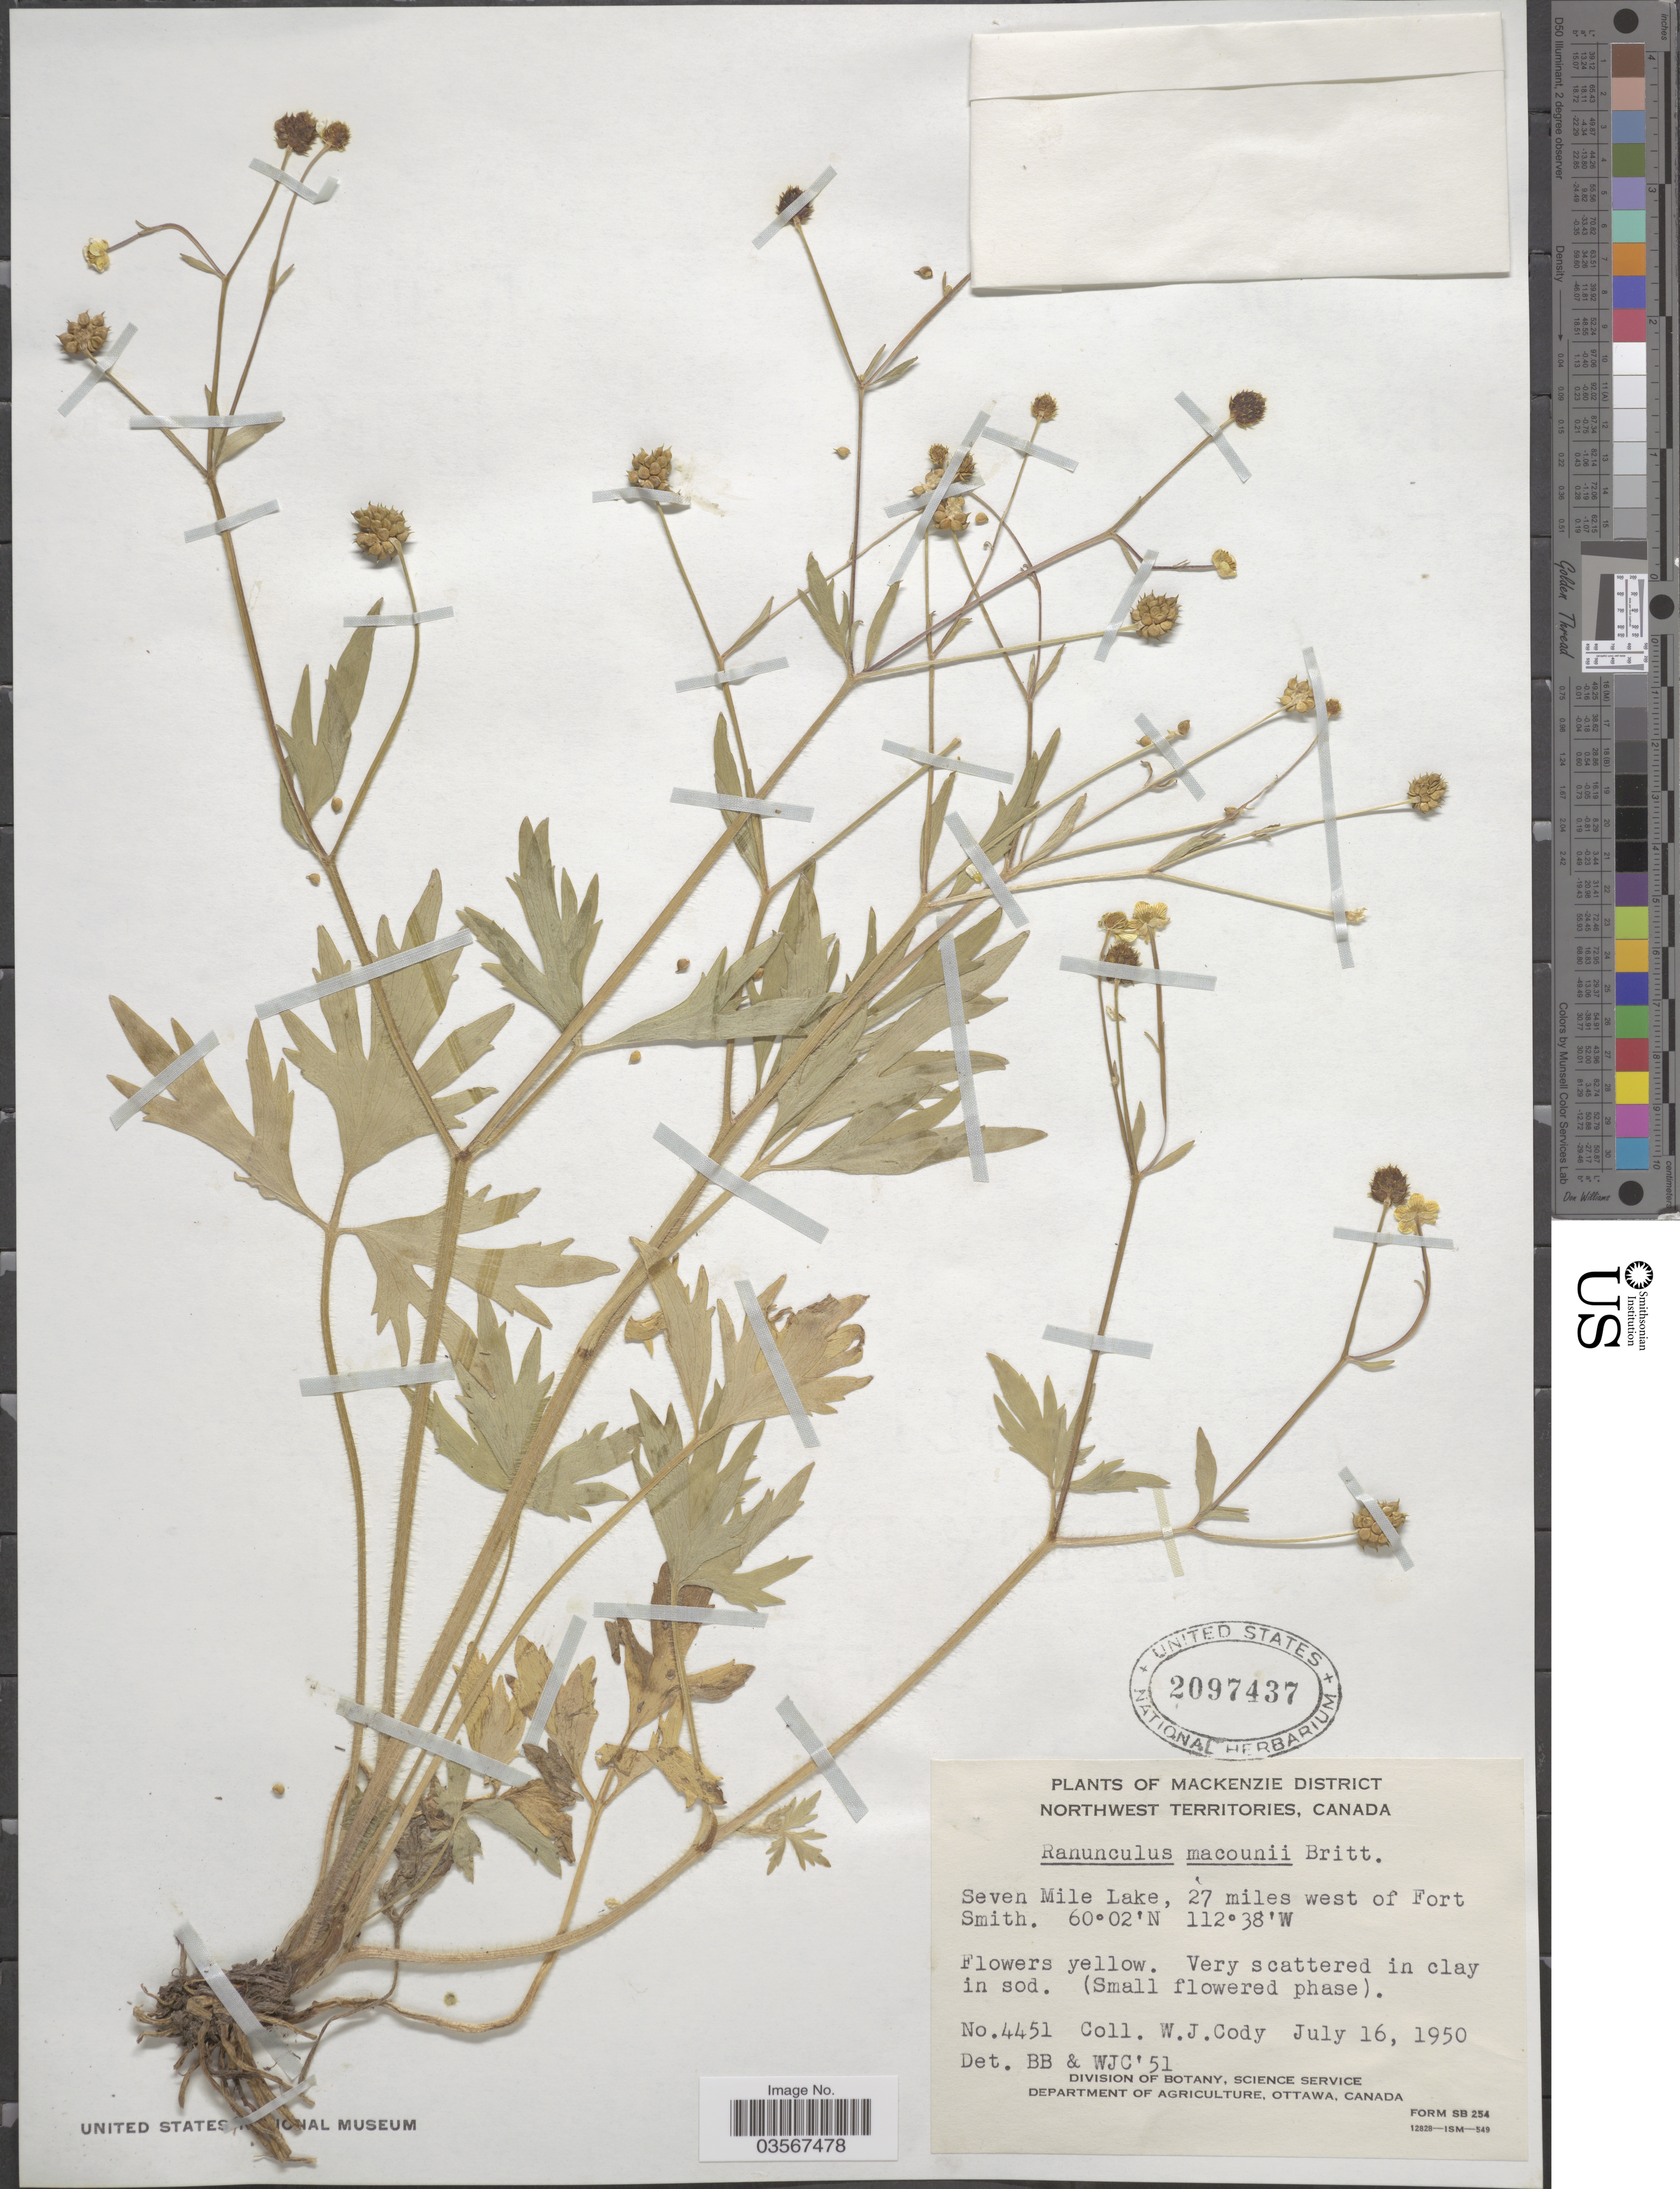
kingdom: Plantae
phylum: Tracheophyta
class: Magnoliopsida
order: Ranunculales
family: Ranunculaceae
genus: Ranunculus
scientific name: Ranunculus macounii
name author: Britton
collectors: W. Cody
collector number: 4451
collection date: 1950-07-16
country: Canada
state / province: Northwest Territories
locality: Mackenzie District. Seven Mile Lake, 27 miles west of Fort Smith.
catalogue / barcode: US 2097437